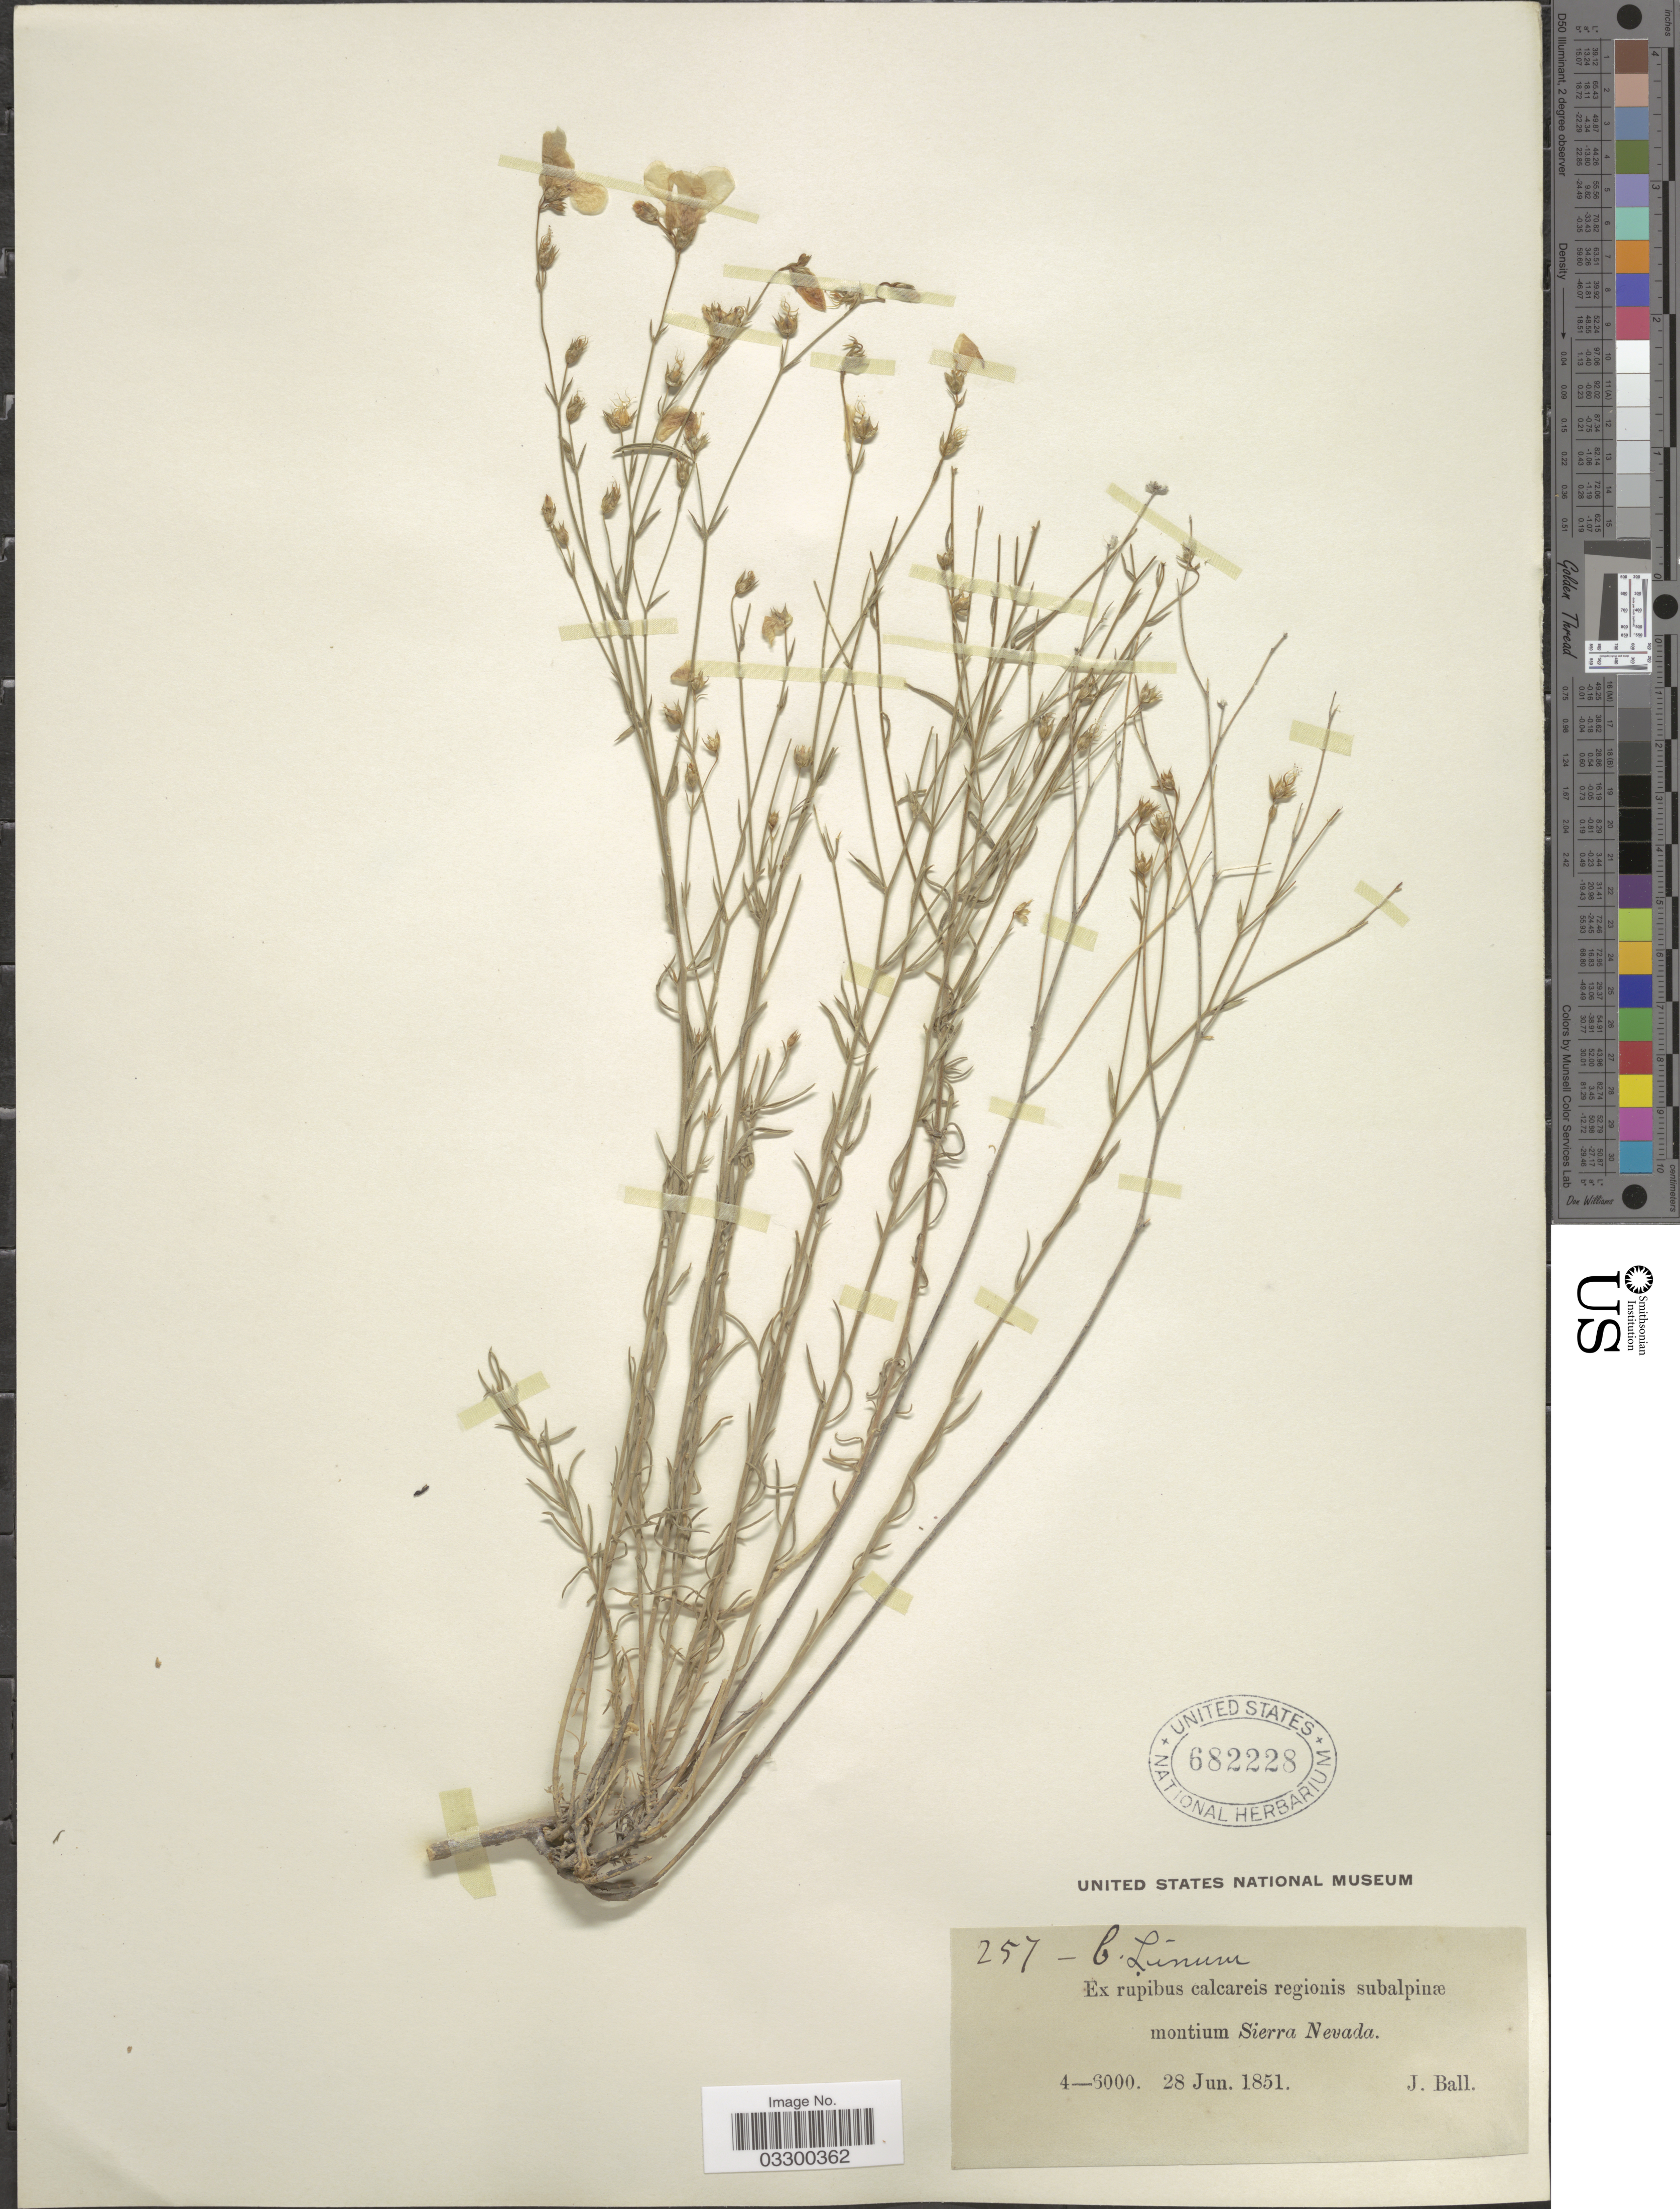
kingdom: Plantae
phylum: Tracheophyta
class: Magnoliopsida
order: Malpighiales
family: Linaceae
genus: Linum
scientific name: Linum sp.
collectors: J. Ball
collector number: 257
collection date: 1851-06-28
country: Spain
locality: Ex rupibus calcareis regionis subalpinæ. Montium Sierra Nevada.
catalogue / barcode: US 682228